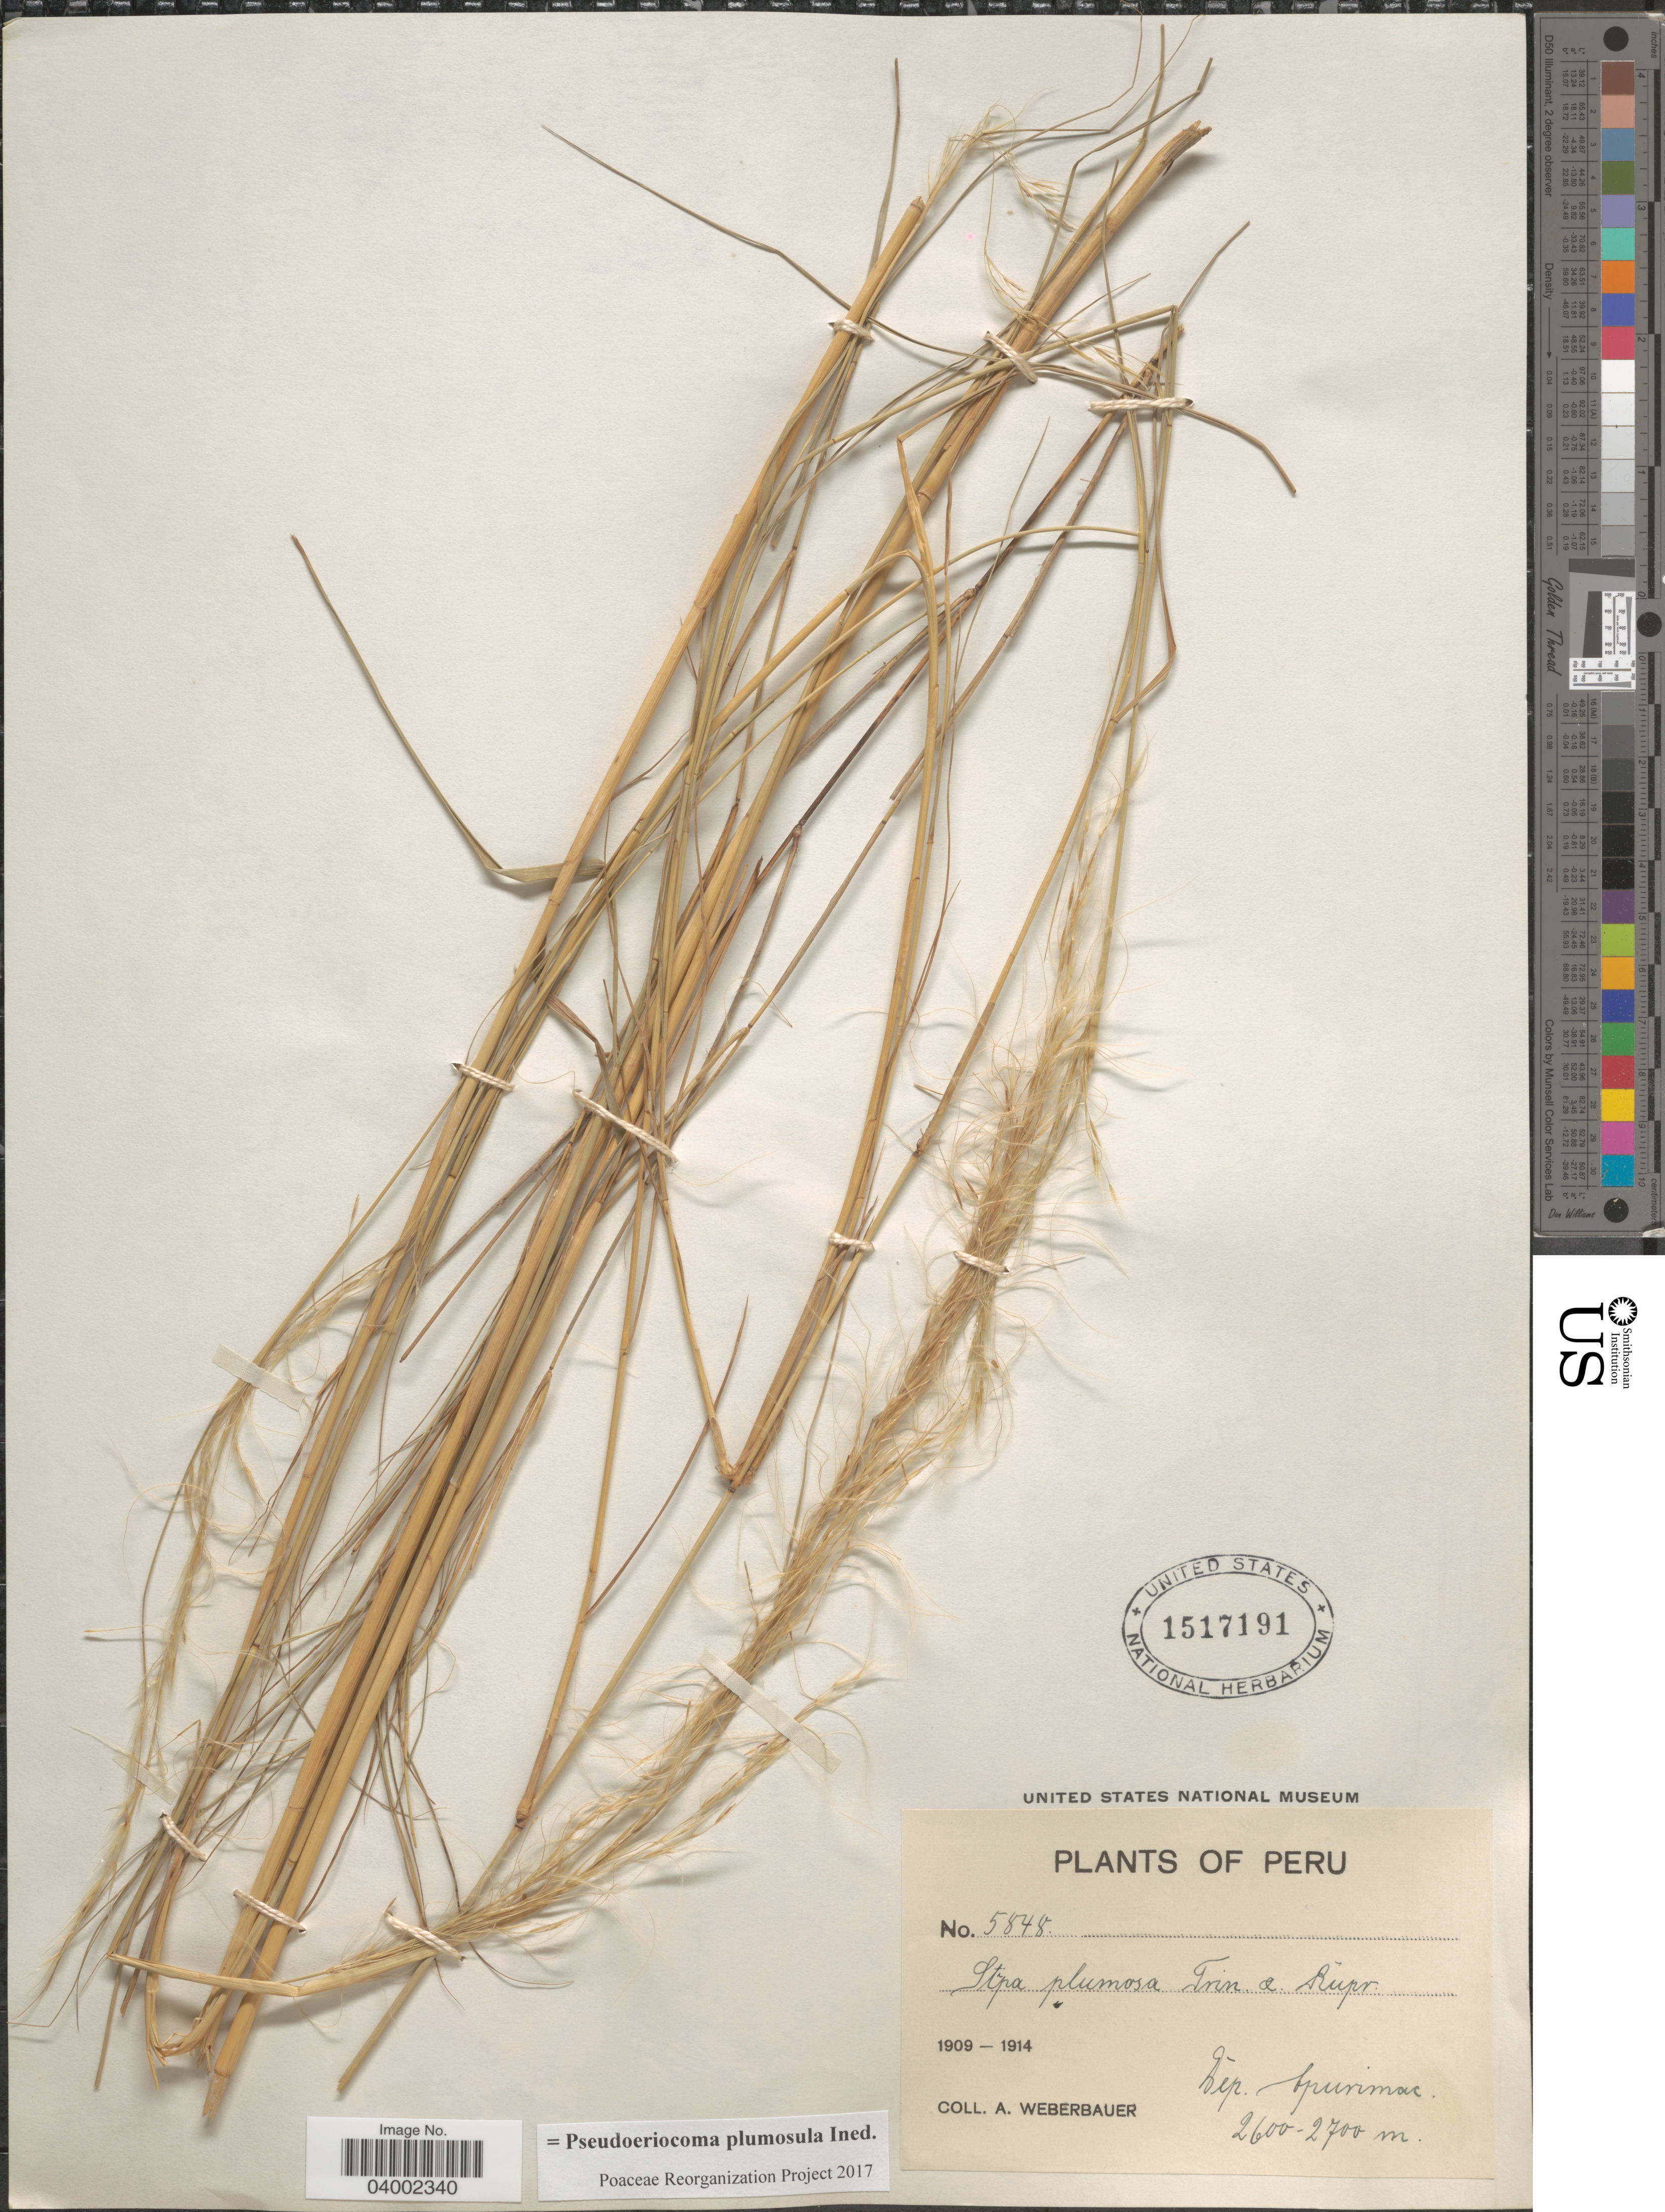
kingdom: Plantae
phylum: Tracheophyta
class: Liliopsida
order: Poales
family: Poaceae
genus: Pseudoeriocoma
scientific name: Pseudoeriocoma plumosula ined.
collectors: A. Weberbauer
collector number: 5848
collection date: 1909/1914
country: Peru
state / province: Apurímac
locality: Dep. Apurimac.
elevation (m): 2600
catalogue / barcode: US 1517191